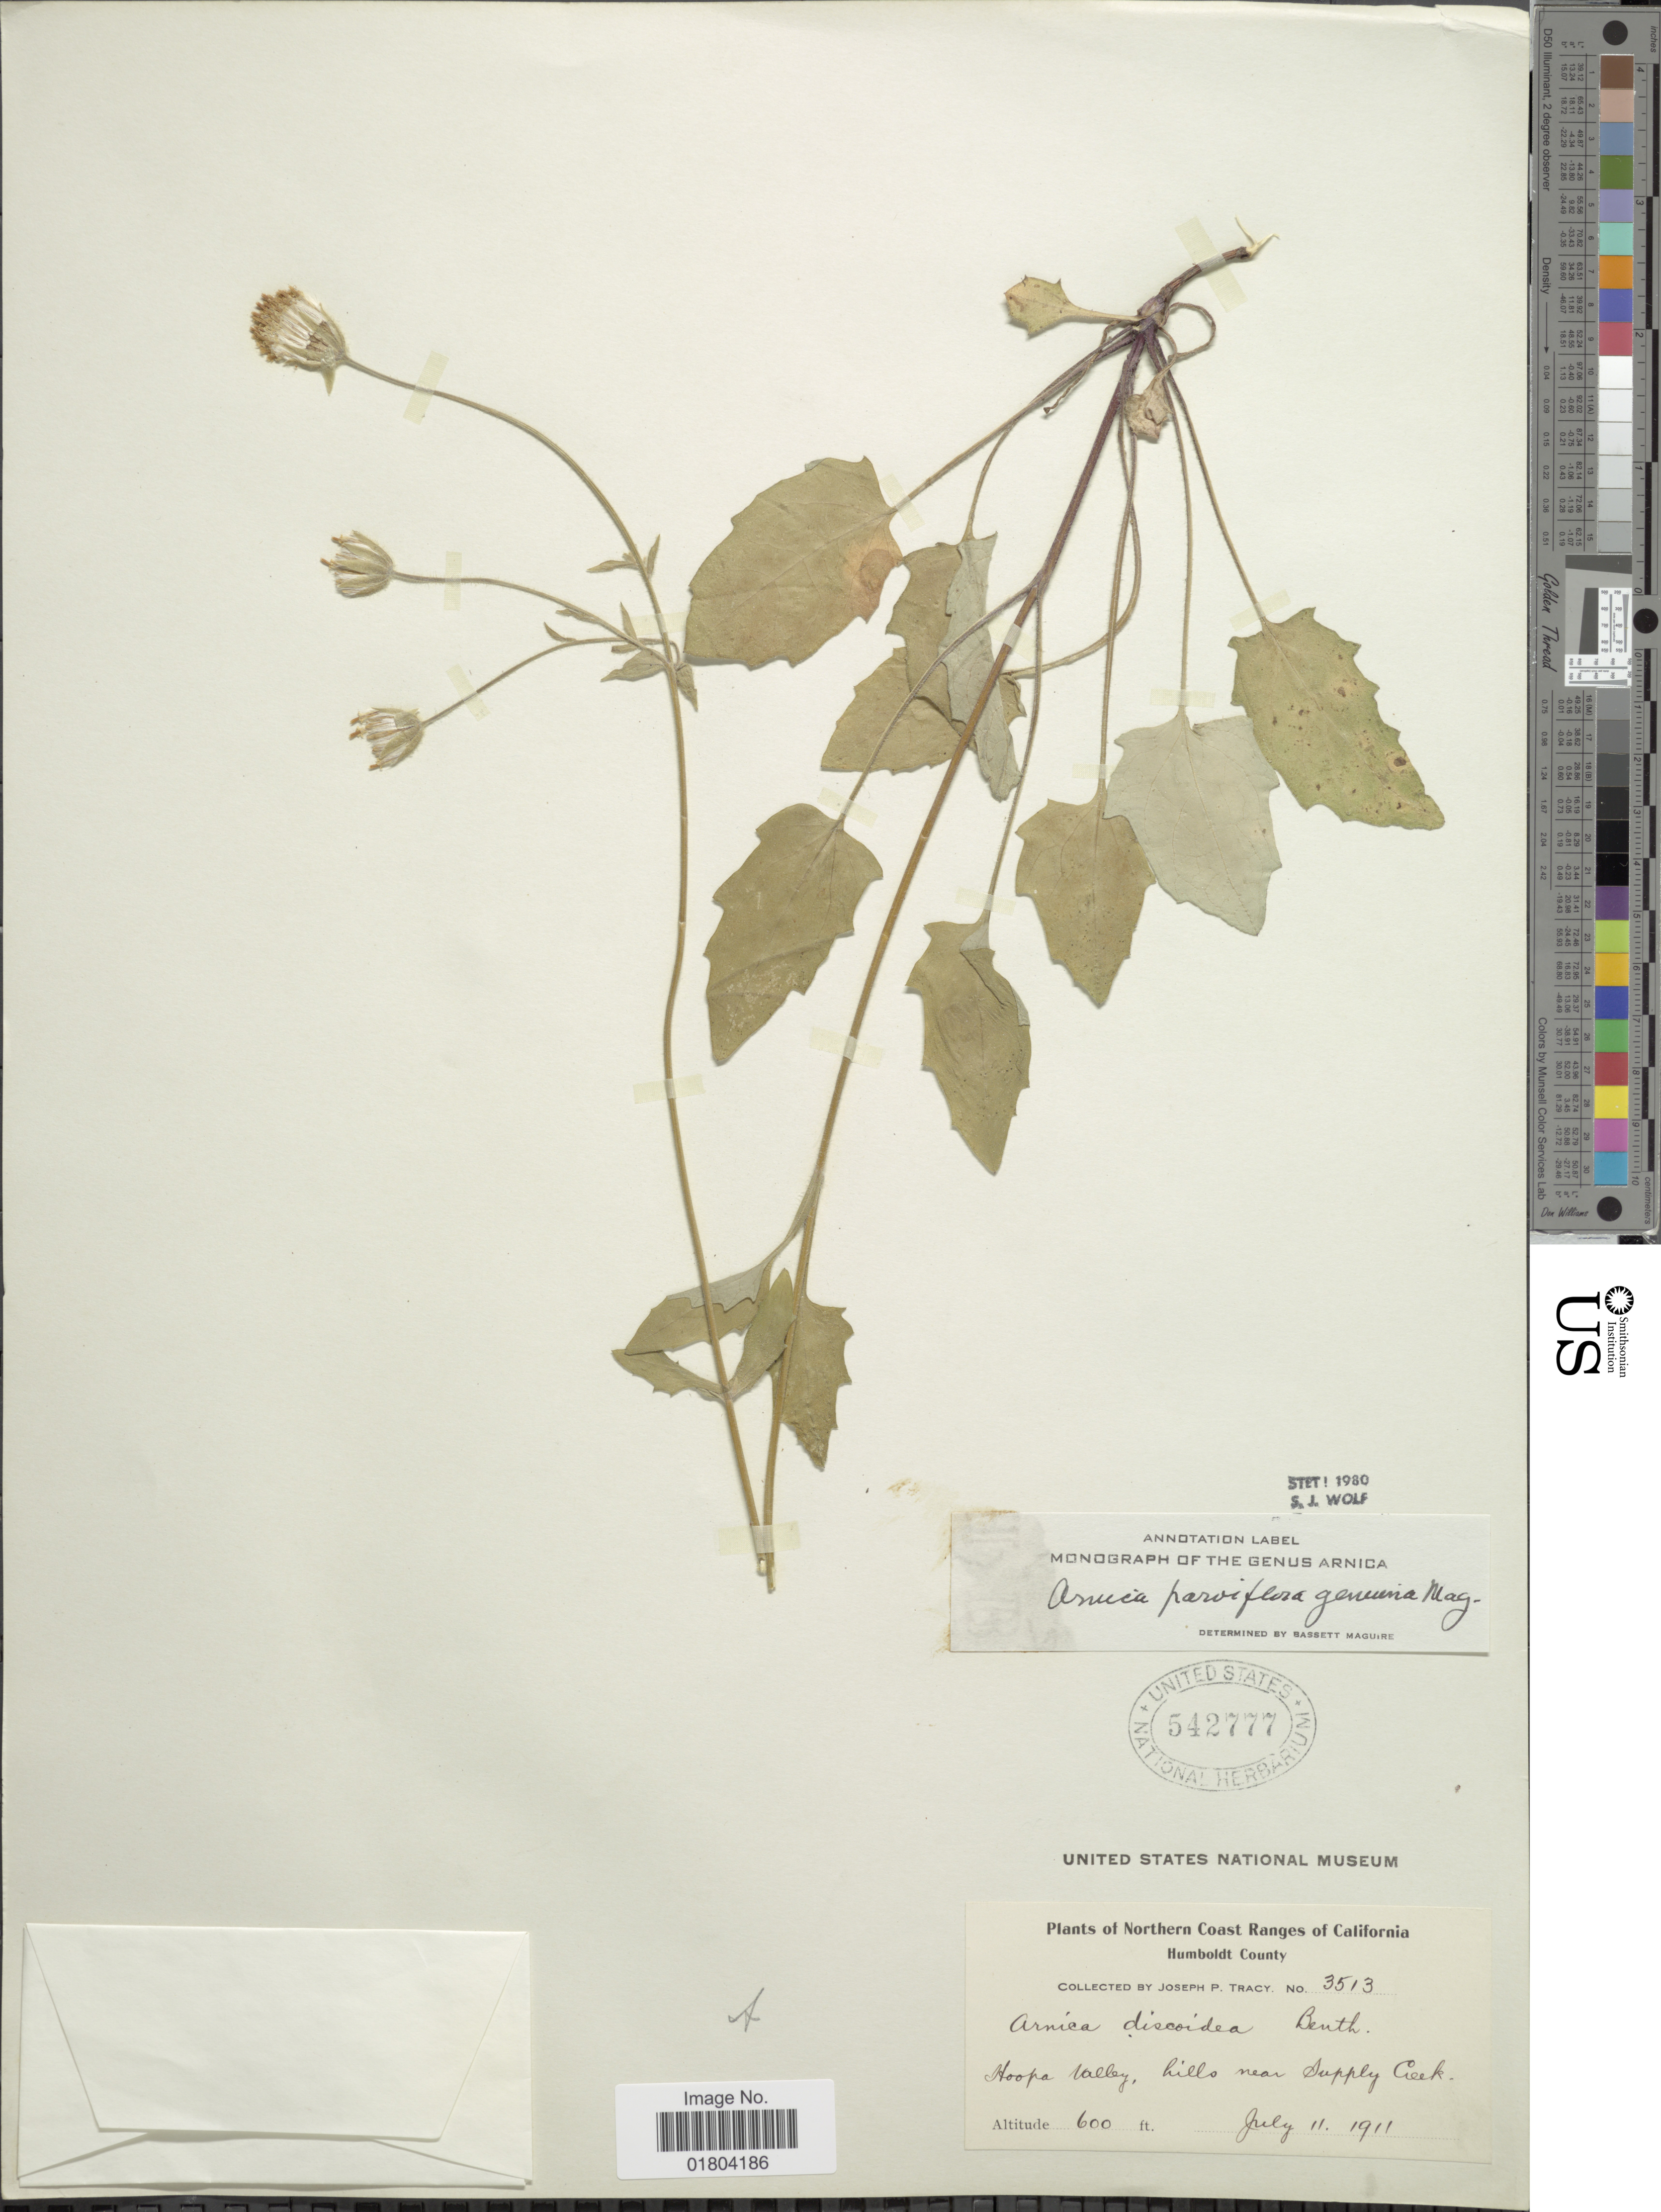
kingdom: Plantae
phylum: Tracheophyta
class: Magnoliopsida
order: Asterales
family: Asteraceae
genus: Arnica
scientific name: Arnica parviflora subsp. genuina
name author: Maguire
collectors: J. Tracy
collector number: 3513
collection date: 1911-07-11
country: United States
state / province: California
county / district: Humboldt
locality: Northern Coast Ranges of California, Humboldt County, Hoops Valley, hills near Supply Creek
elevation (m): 183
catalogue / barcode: US 542777